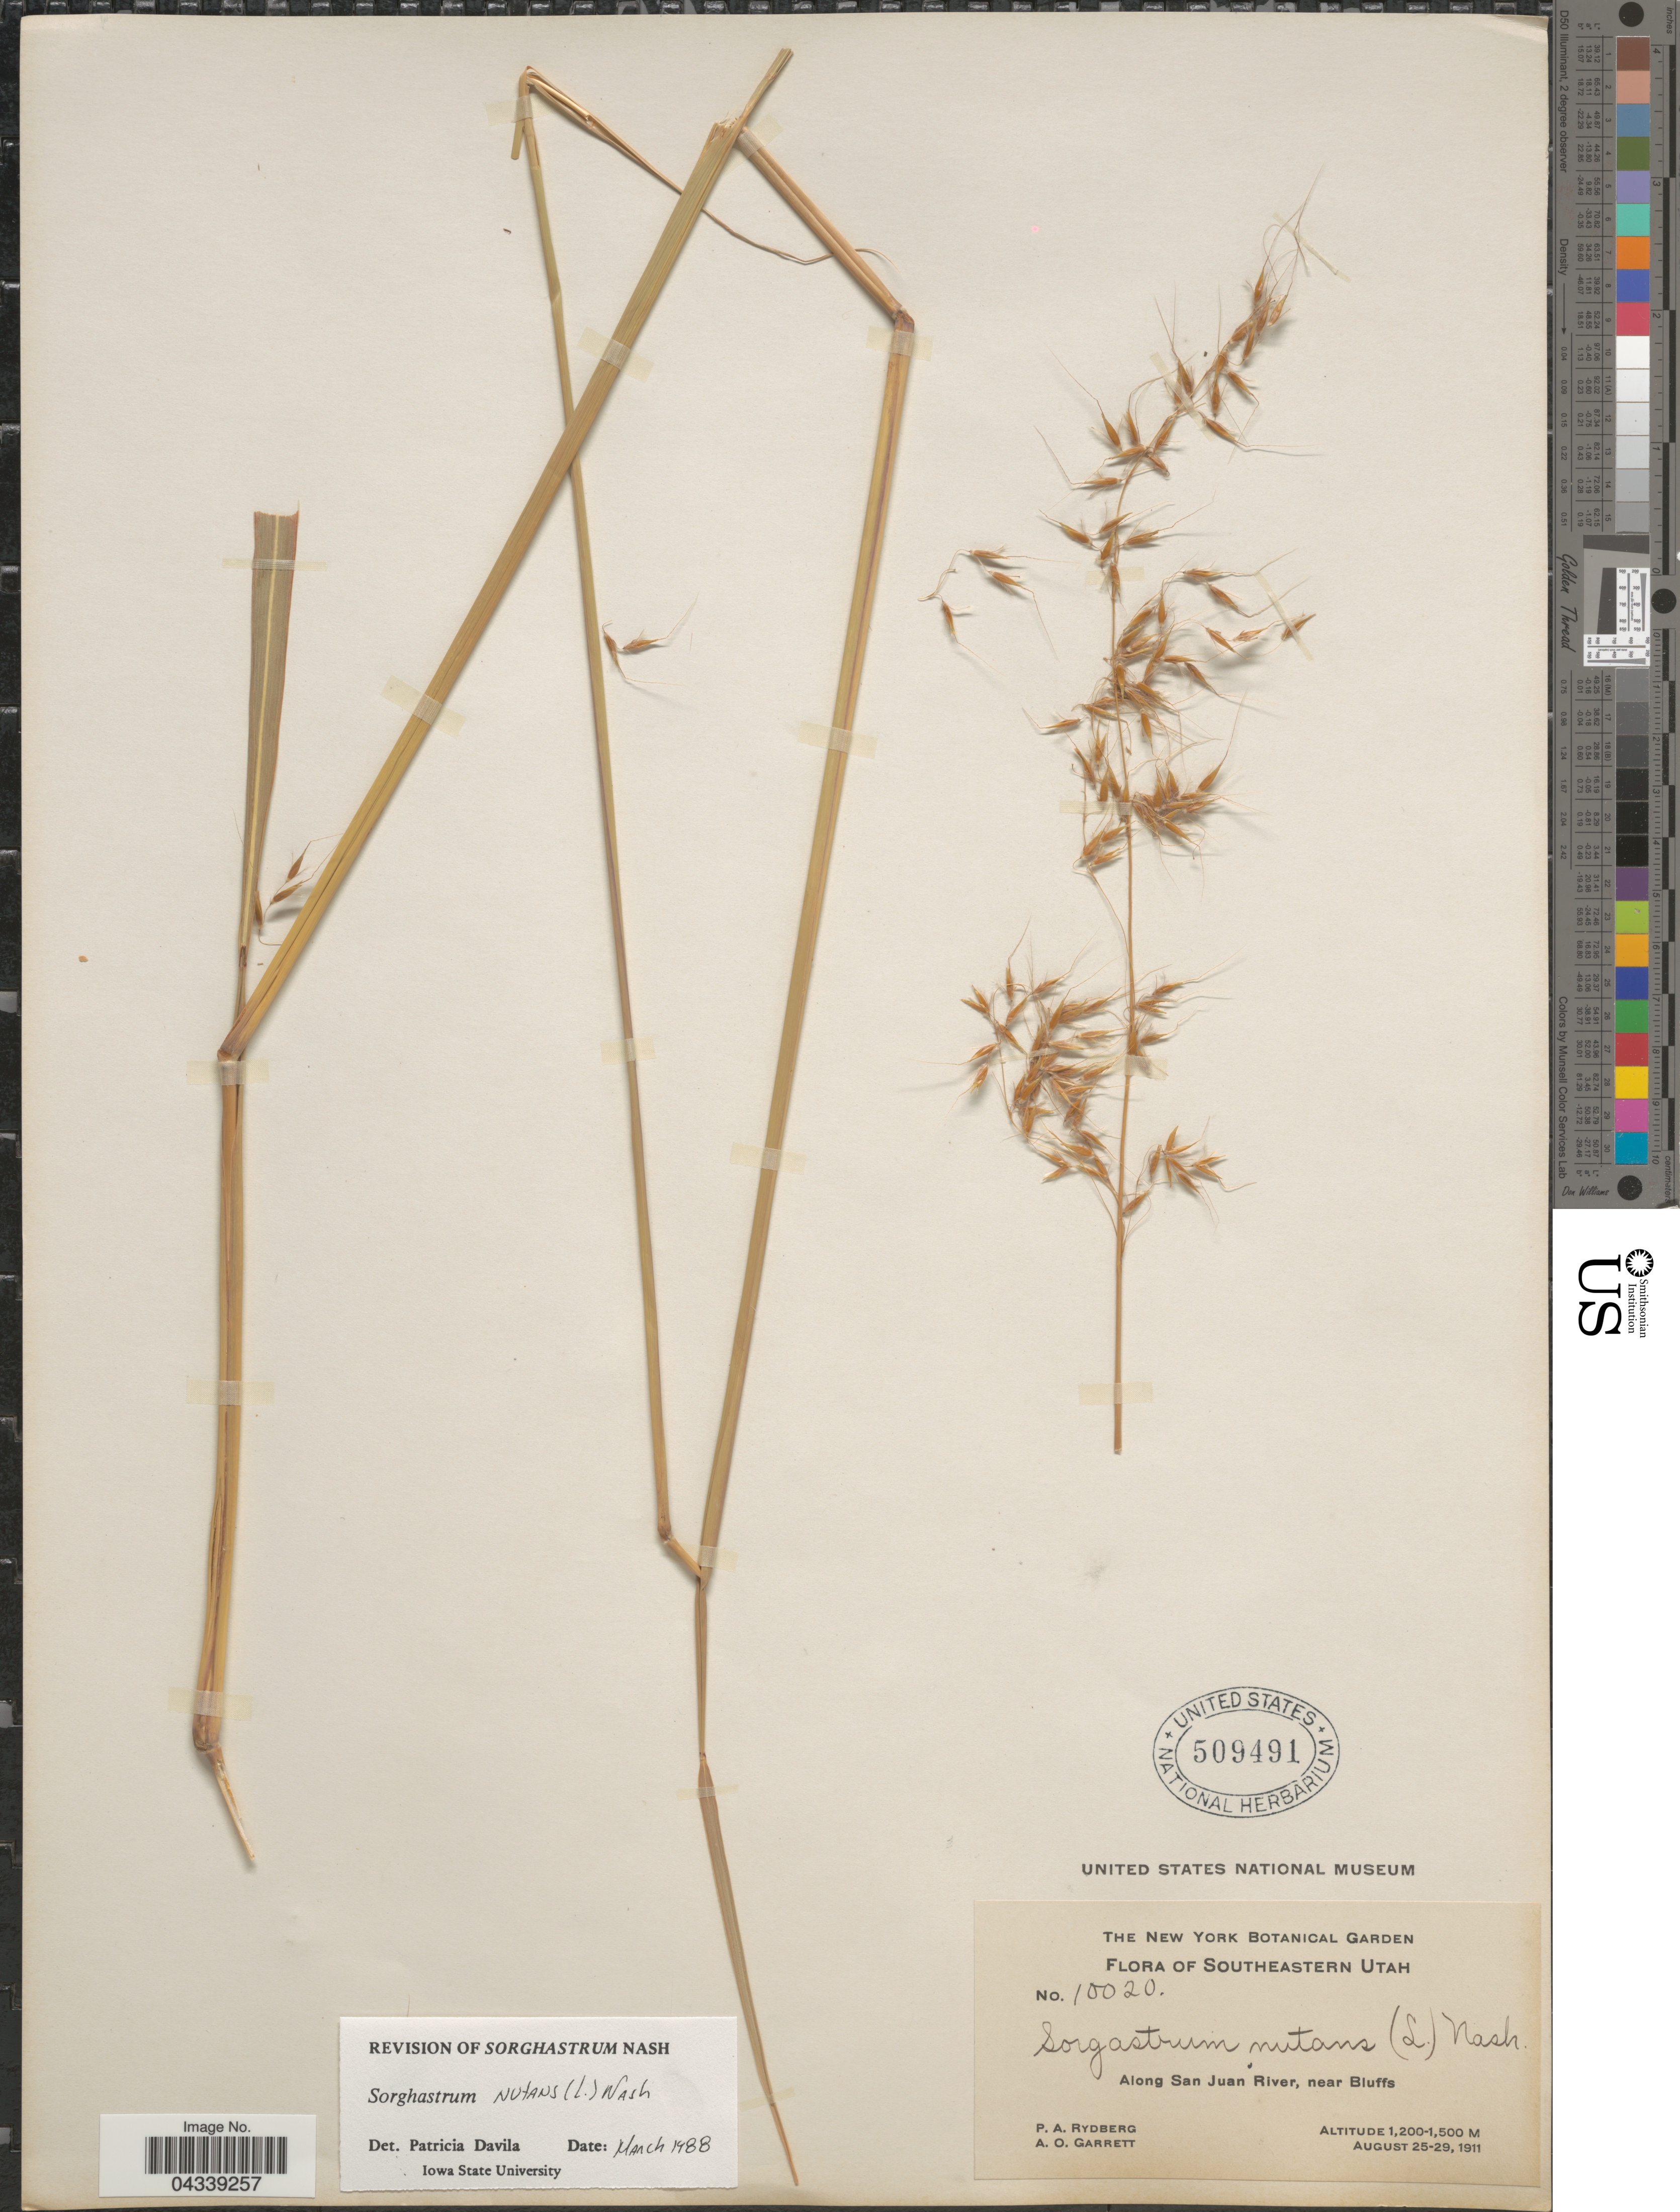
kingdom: Plantae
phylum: Tracheophyta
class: Liliopsida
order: Poales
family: Poaceae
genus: Sorghastrum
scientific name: Sorghastrum nutans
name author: (L.) Nash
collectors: P. A. Rydberg & A. O. Garrett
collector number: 10020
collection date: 1911-08-25/1911-08-29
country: United States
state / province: Utah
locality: Southeastern Utah. Along San Juan River, near Bluffs.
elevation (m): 1200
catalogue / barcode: US 509491